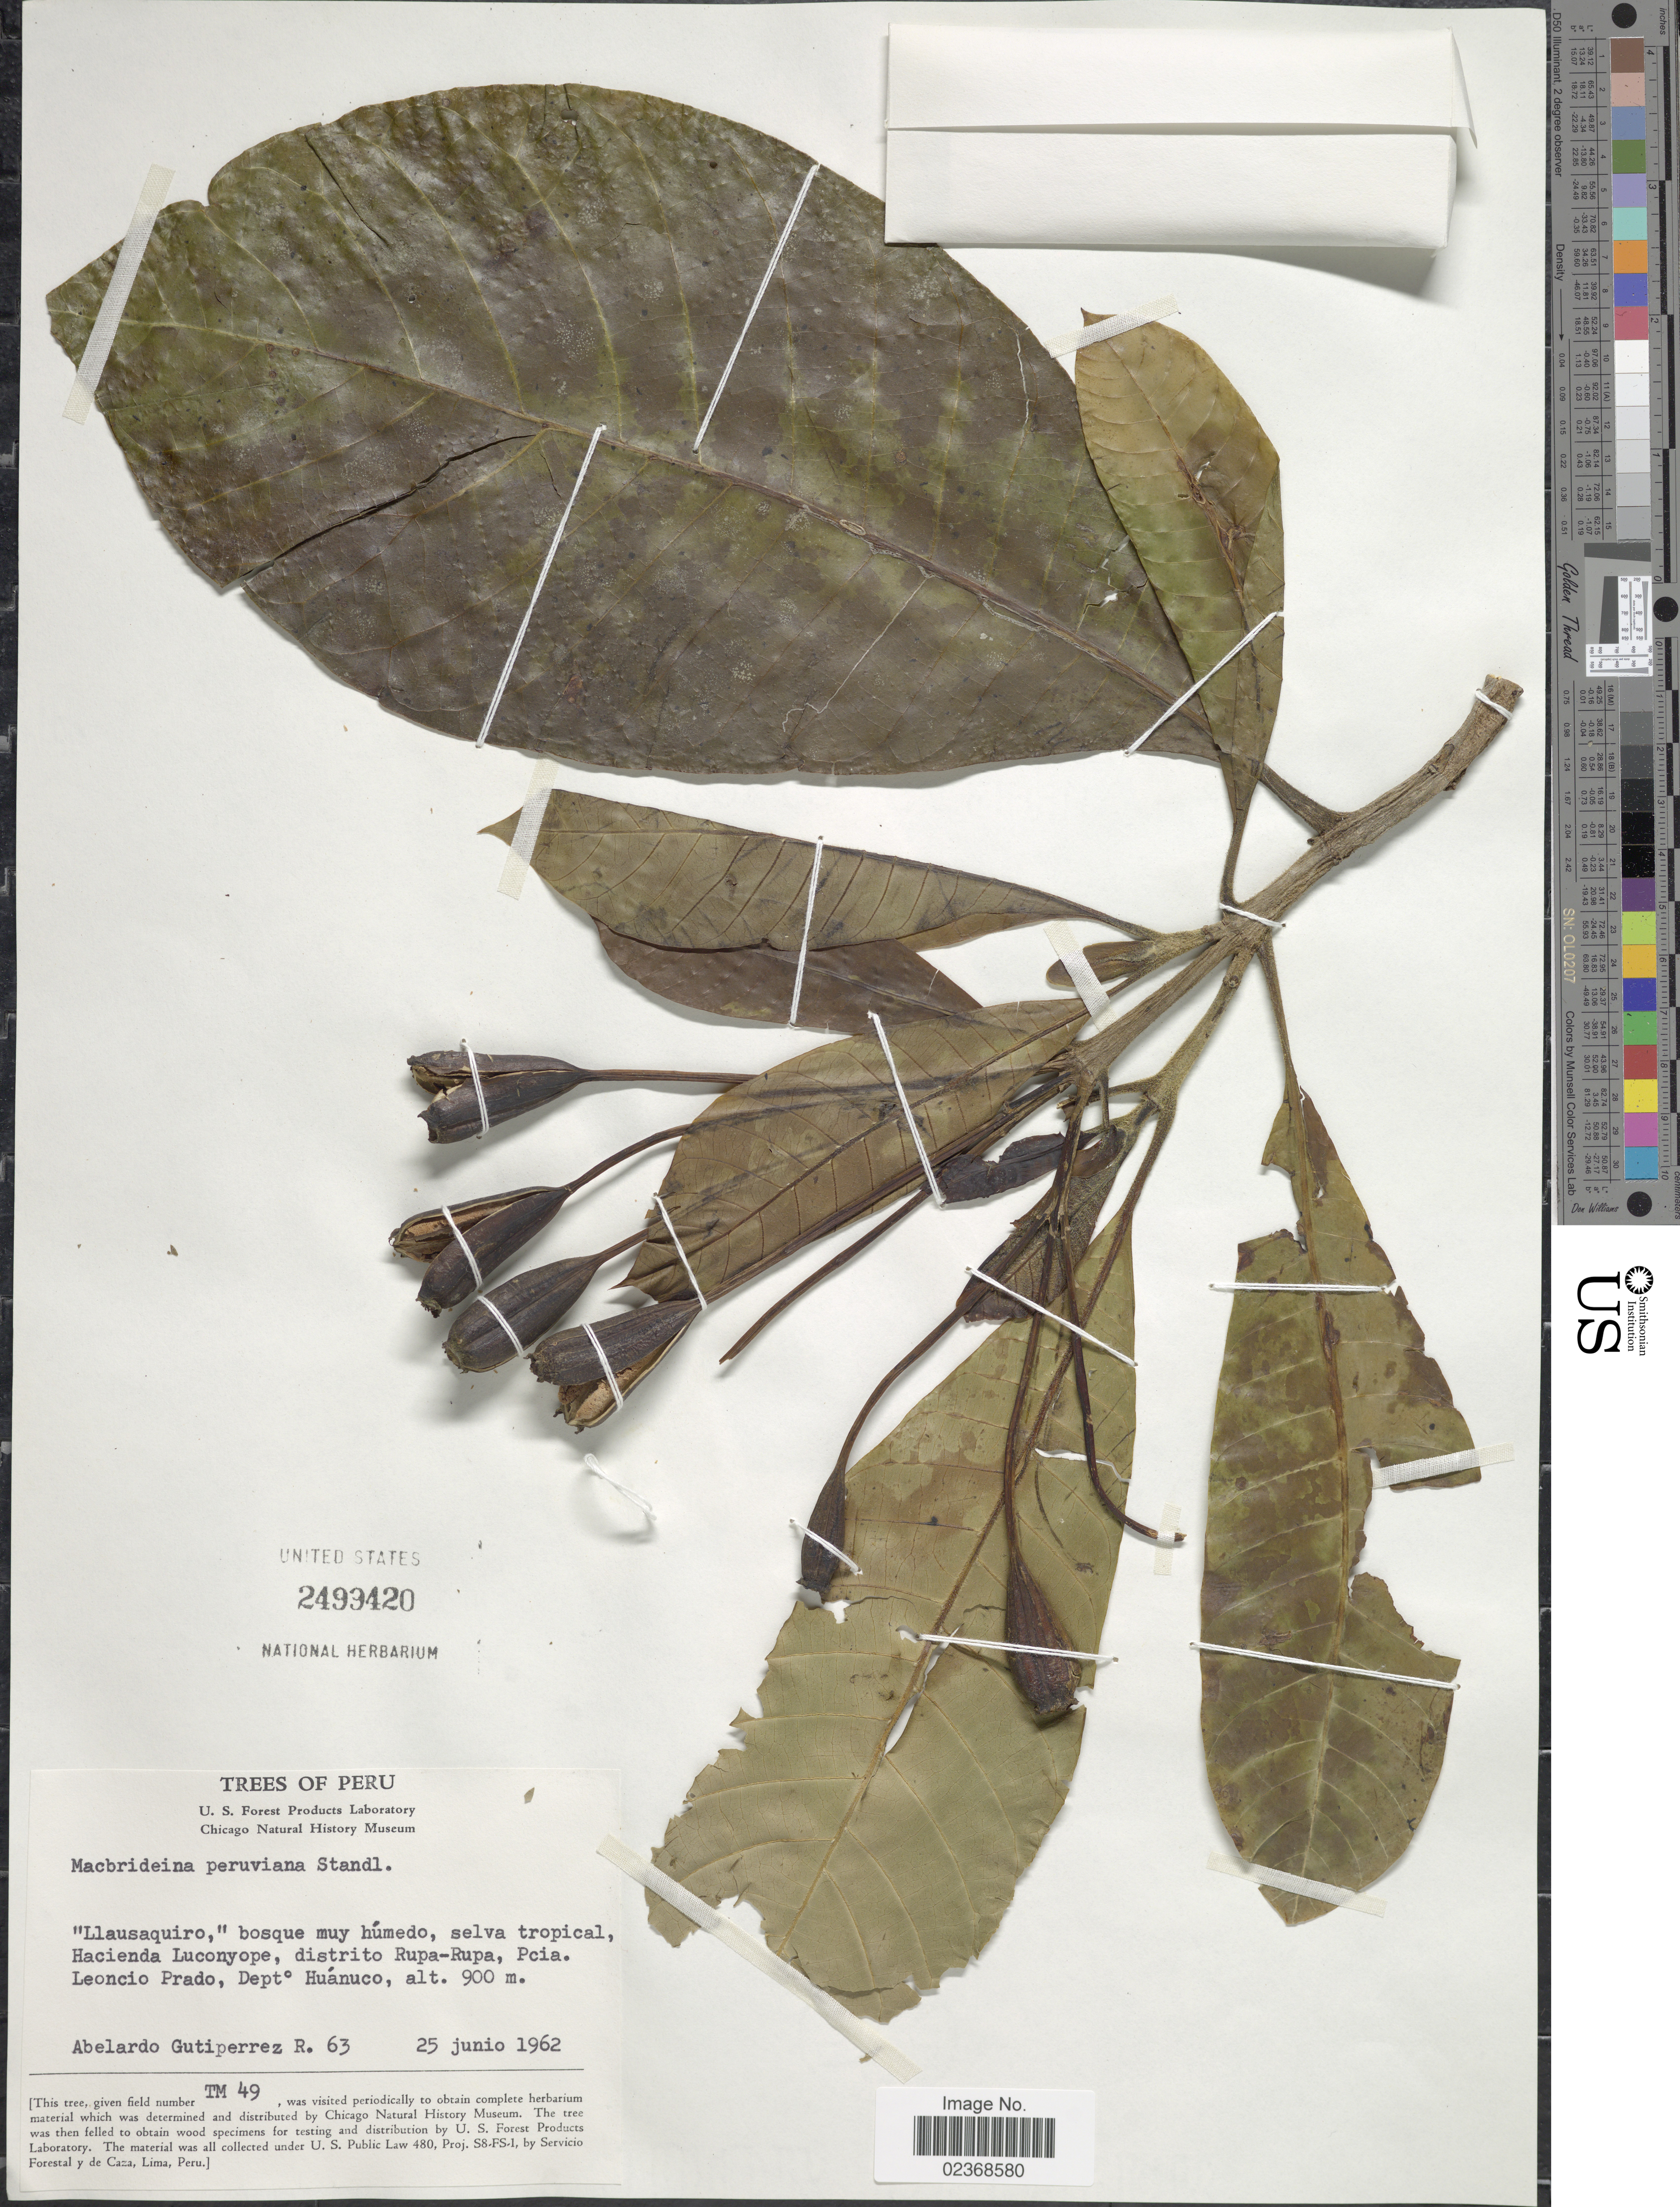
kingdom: Plantae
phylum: Tracheophyta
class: Magnoliopsida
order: Gentianales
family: Rubiaceae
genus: Macbrideina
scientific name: Macbrideina peruviana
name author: Standl.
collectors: A. Gutiérrez R.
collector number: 63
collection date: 1962-06-25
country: Peru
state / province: Huánuco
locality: Hacienda Luconyope, Distrito Rupa-Rupa, Pcia. Leoncio Prado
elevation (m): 900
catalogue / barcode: US 2499420